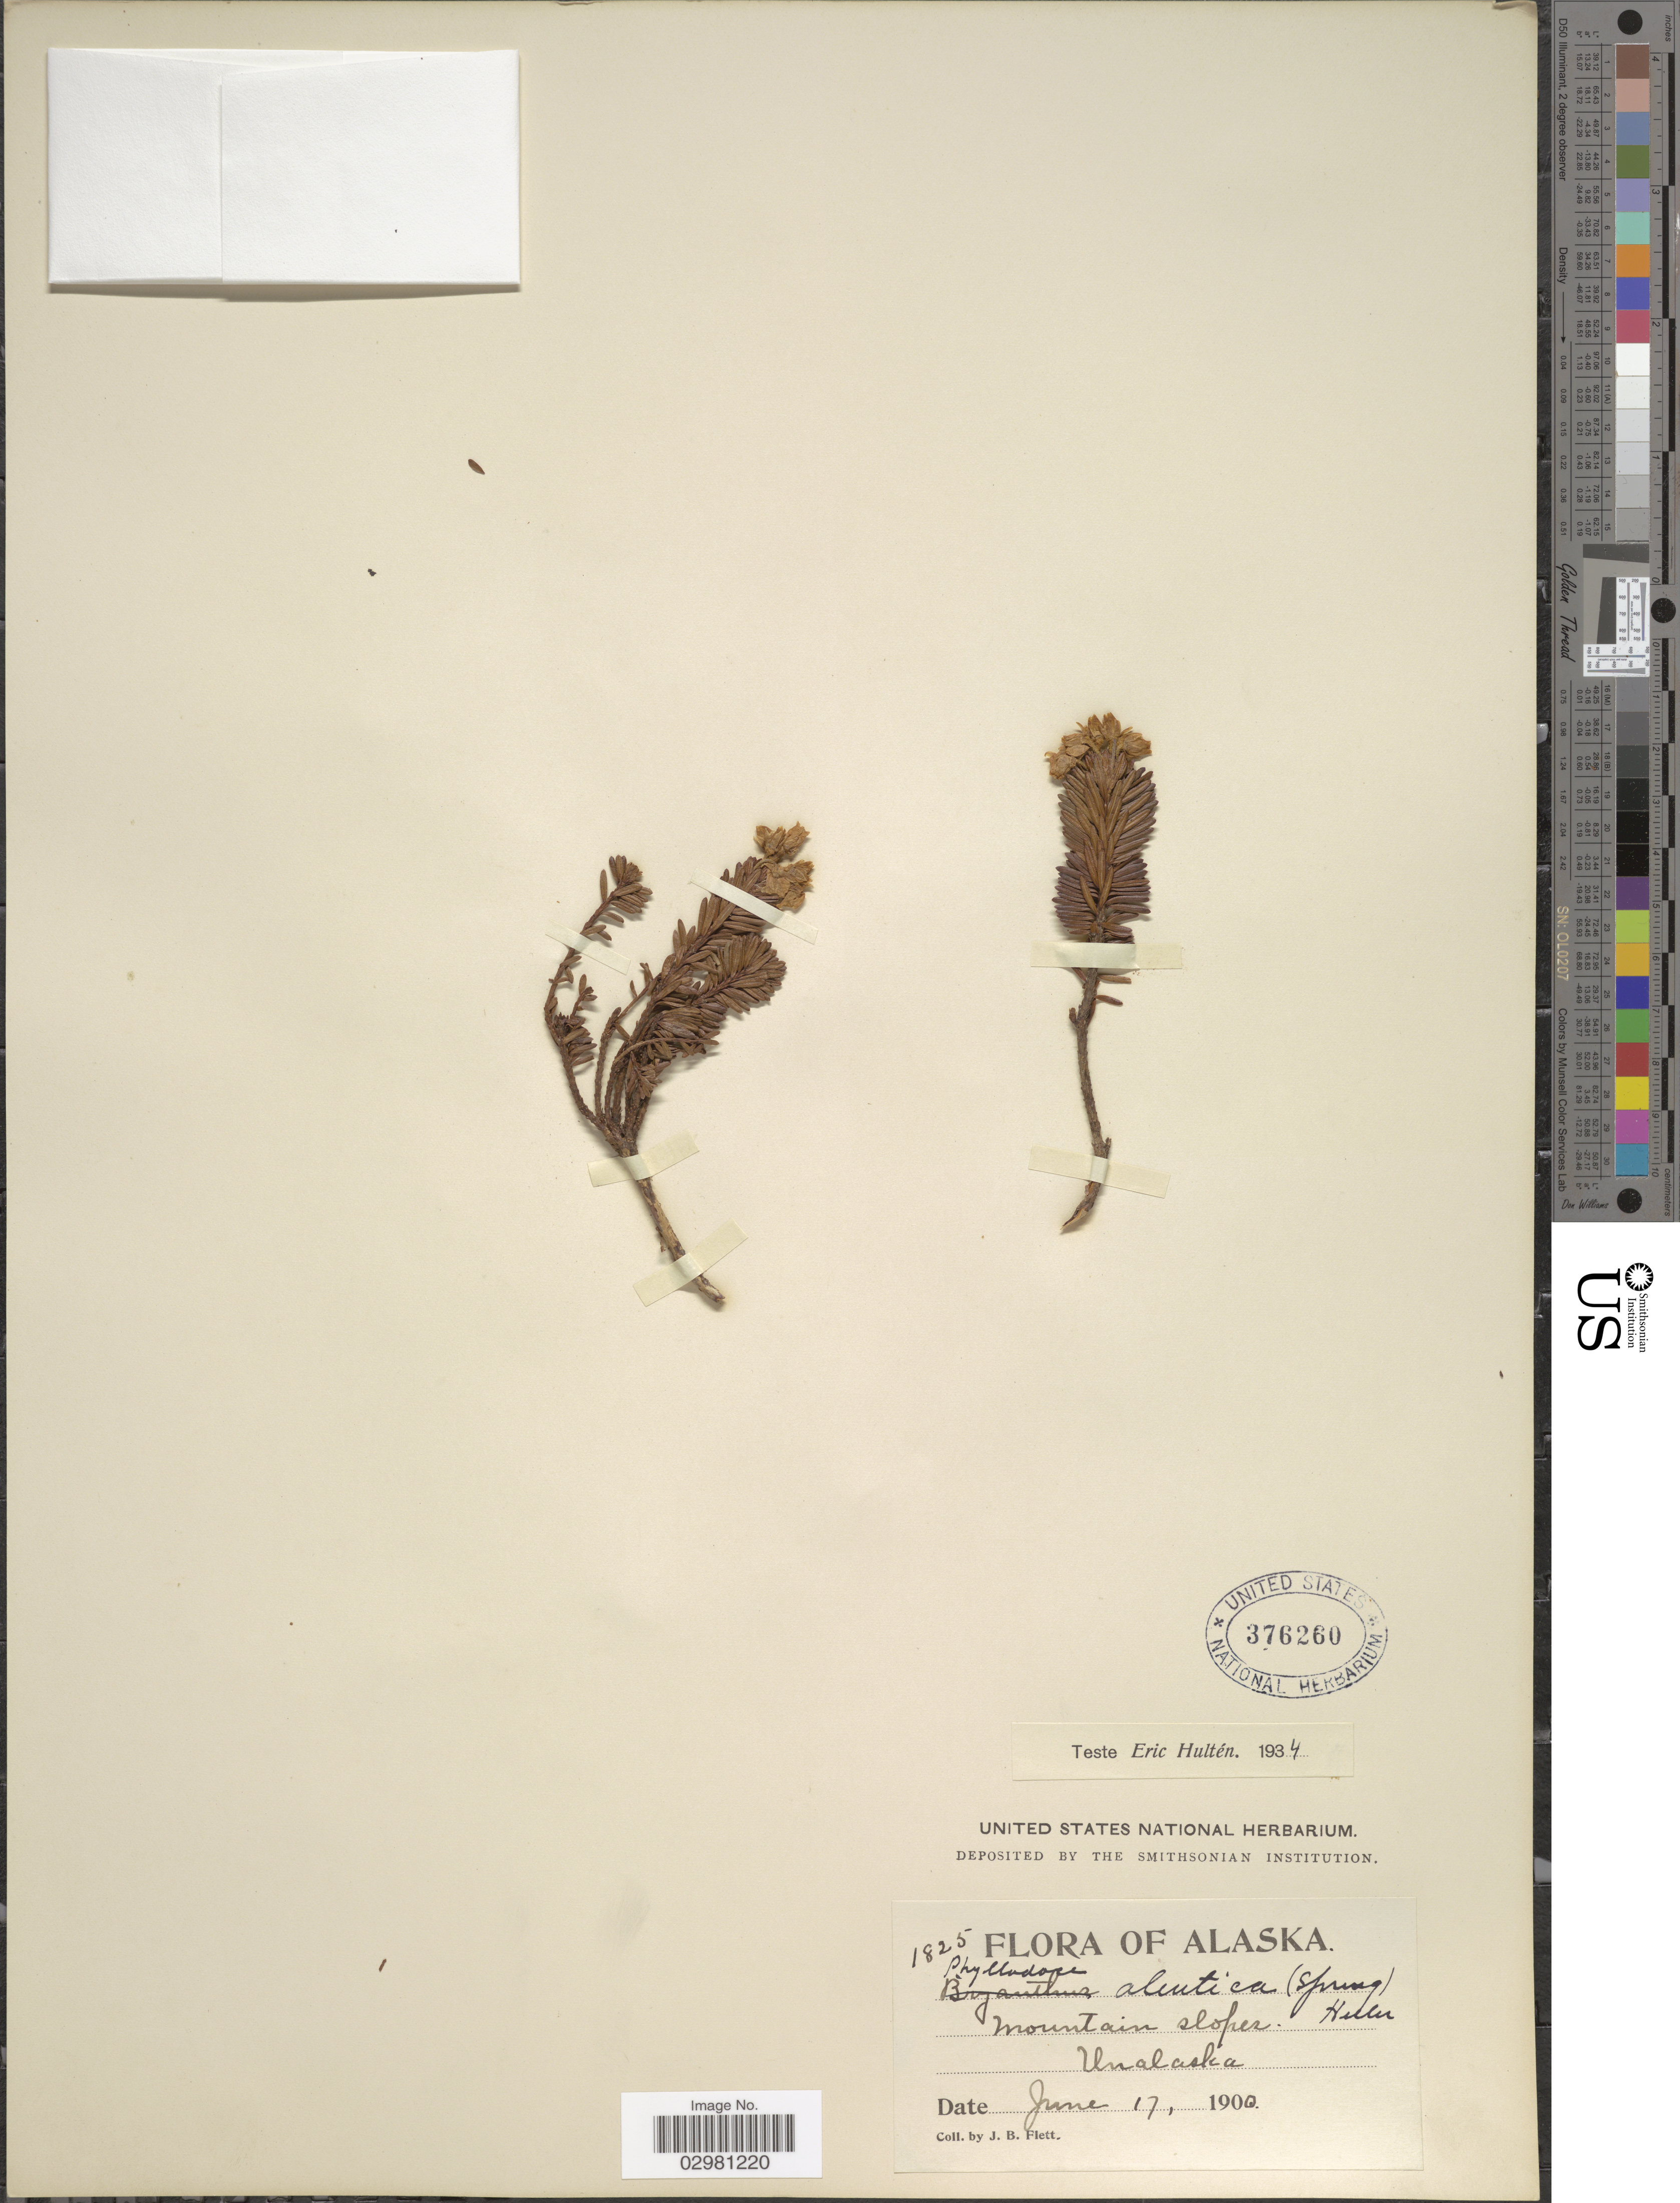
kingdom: Plantae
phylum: Tracheophyta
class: Magnoliopsida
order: Ericales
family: Ericaceae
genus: Phyllodoce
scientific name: Phyllodoce aleutica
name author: (Spreng.) A. Heller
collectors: J. Flett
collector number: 1825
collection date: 1900-06-17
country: United States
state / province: Alaska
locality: Mountain slopes. Unalaska.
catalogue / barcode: US 376260